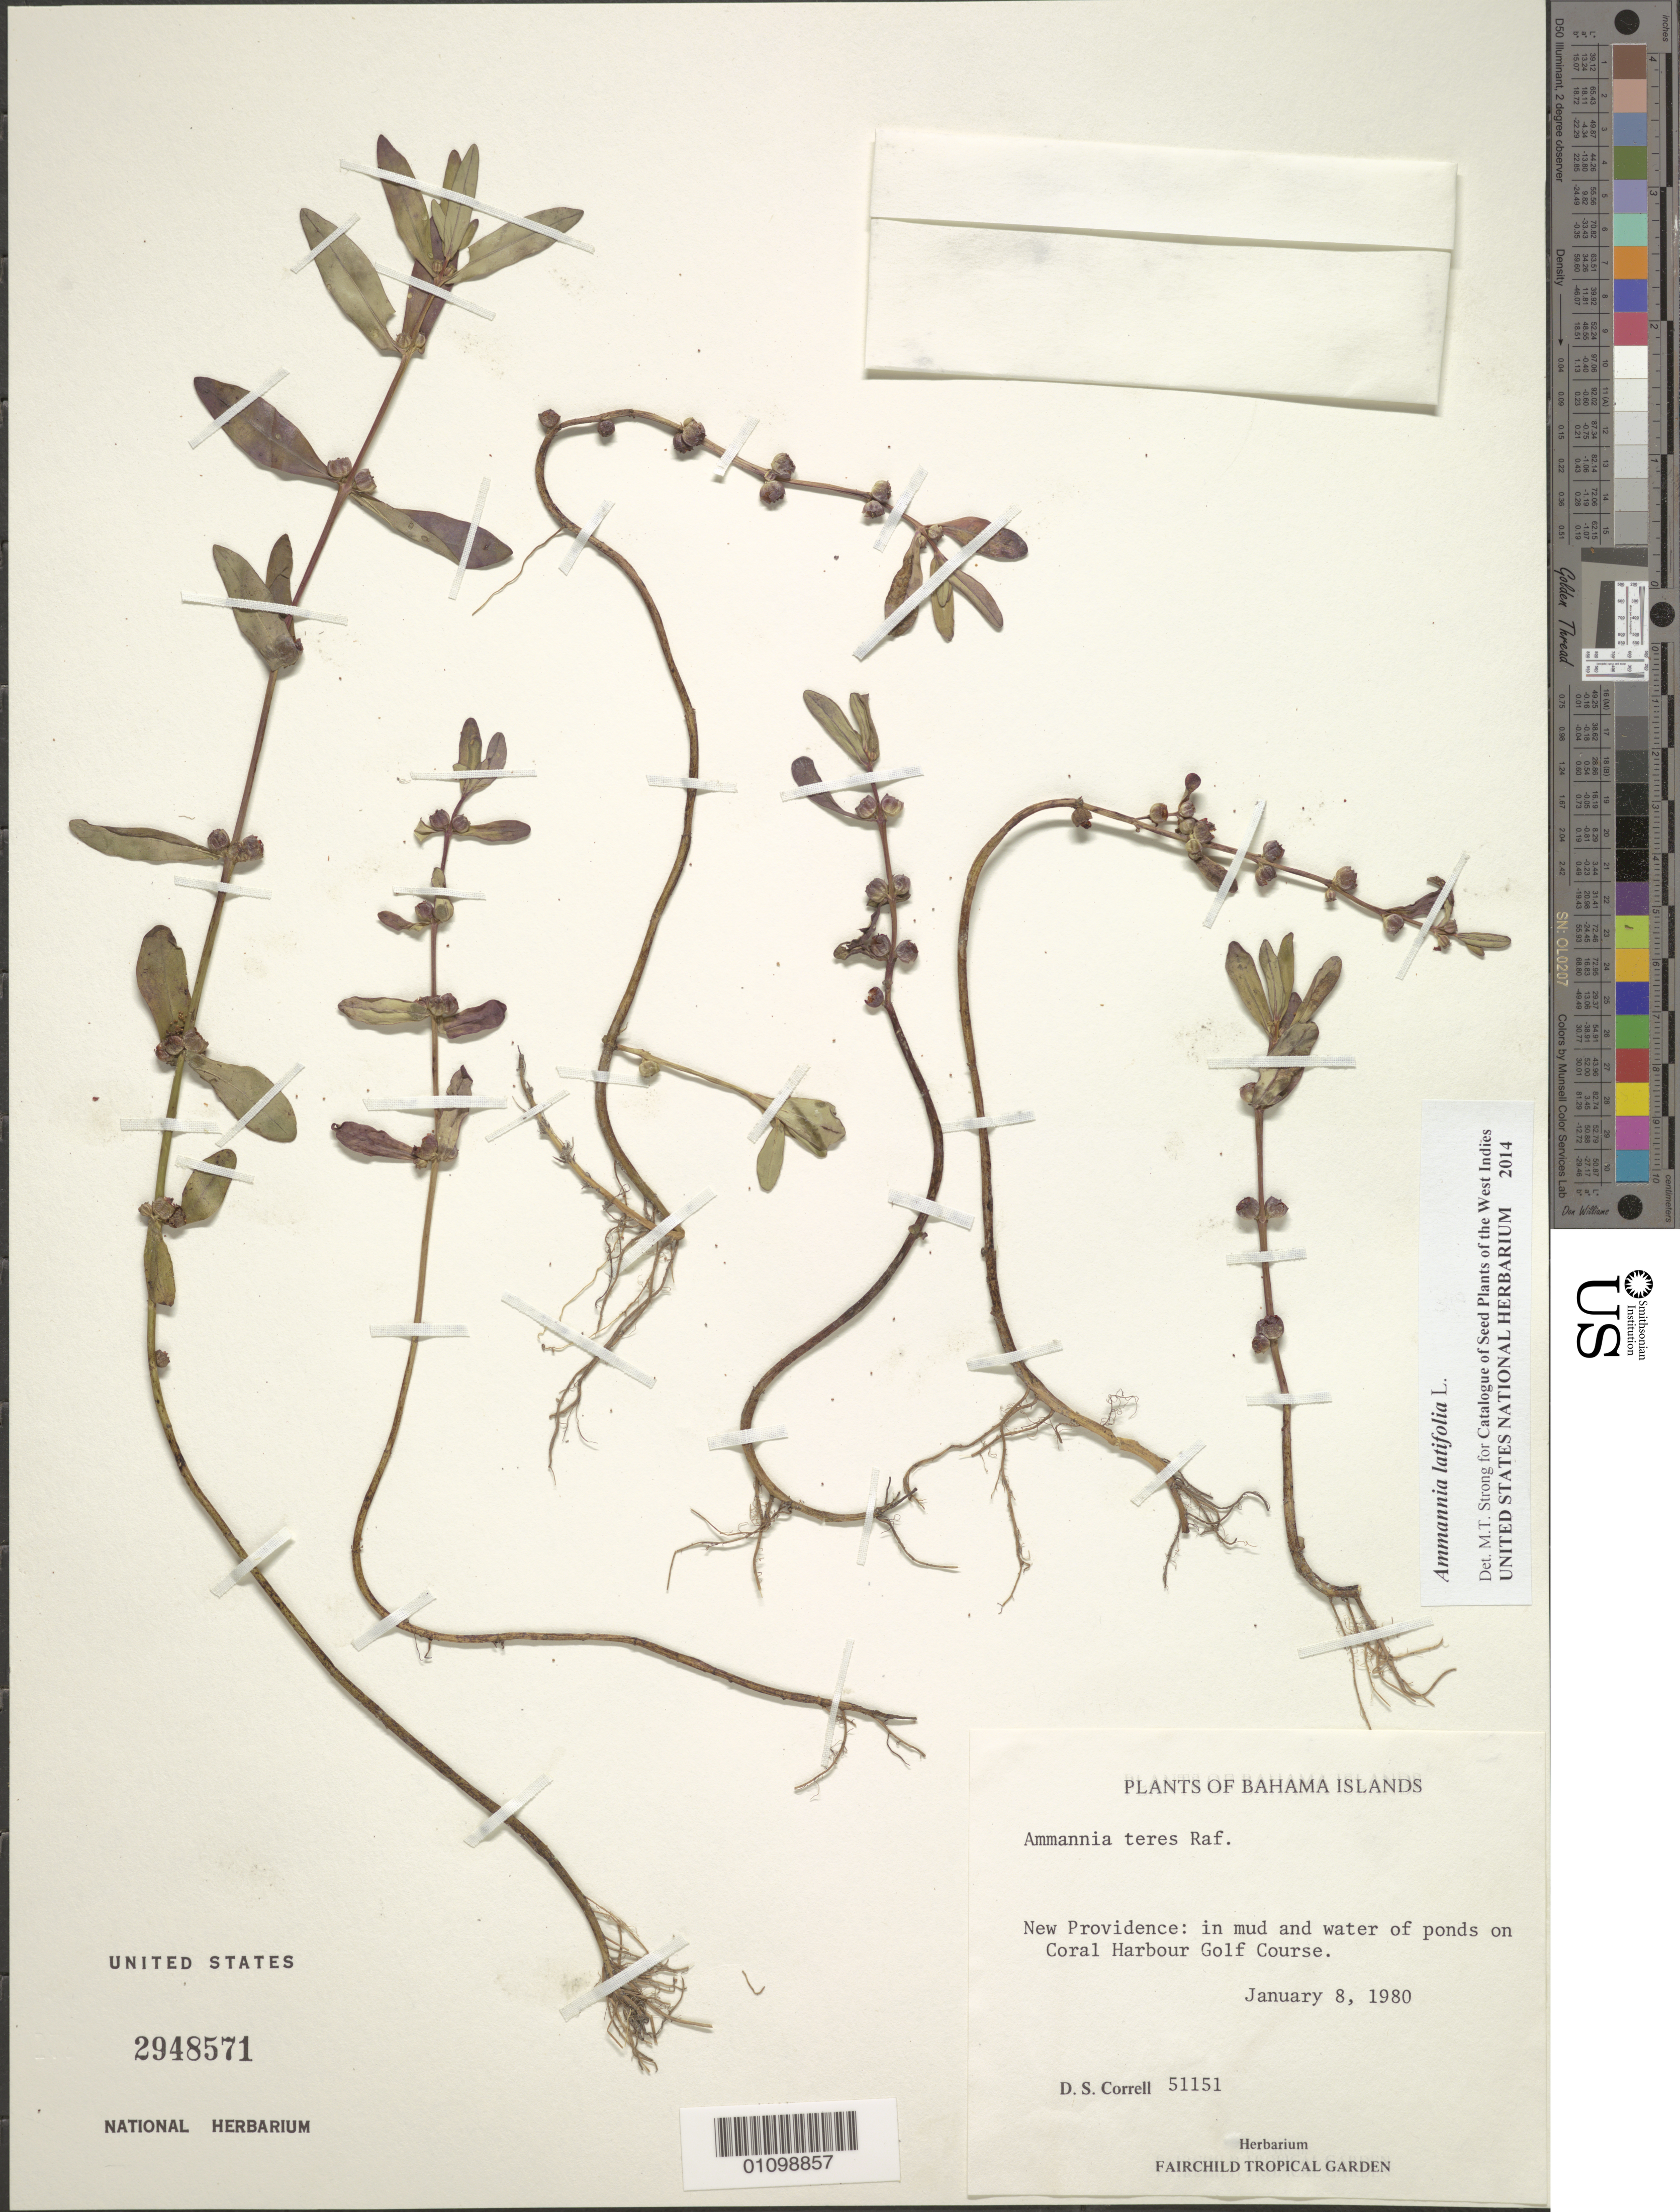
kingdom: Plantae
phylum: Tracheophyta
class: Magnoliopsida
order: Myrtales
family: Lythraceae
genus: Ammannia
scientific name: Ammannia latifolia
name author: L.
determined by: Strong, M. T., (US), Smithsonian Institution - National Museum of Natural History (UNITED STATES)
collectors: D. S. Correll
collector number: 51151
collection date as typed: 08 Jan 1980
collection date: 1980-01-08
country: Bahamas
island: New Providence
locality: In mud and water of ponds on Coral Harbour Golf Course.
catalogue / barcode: US 2948571